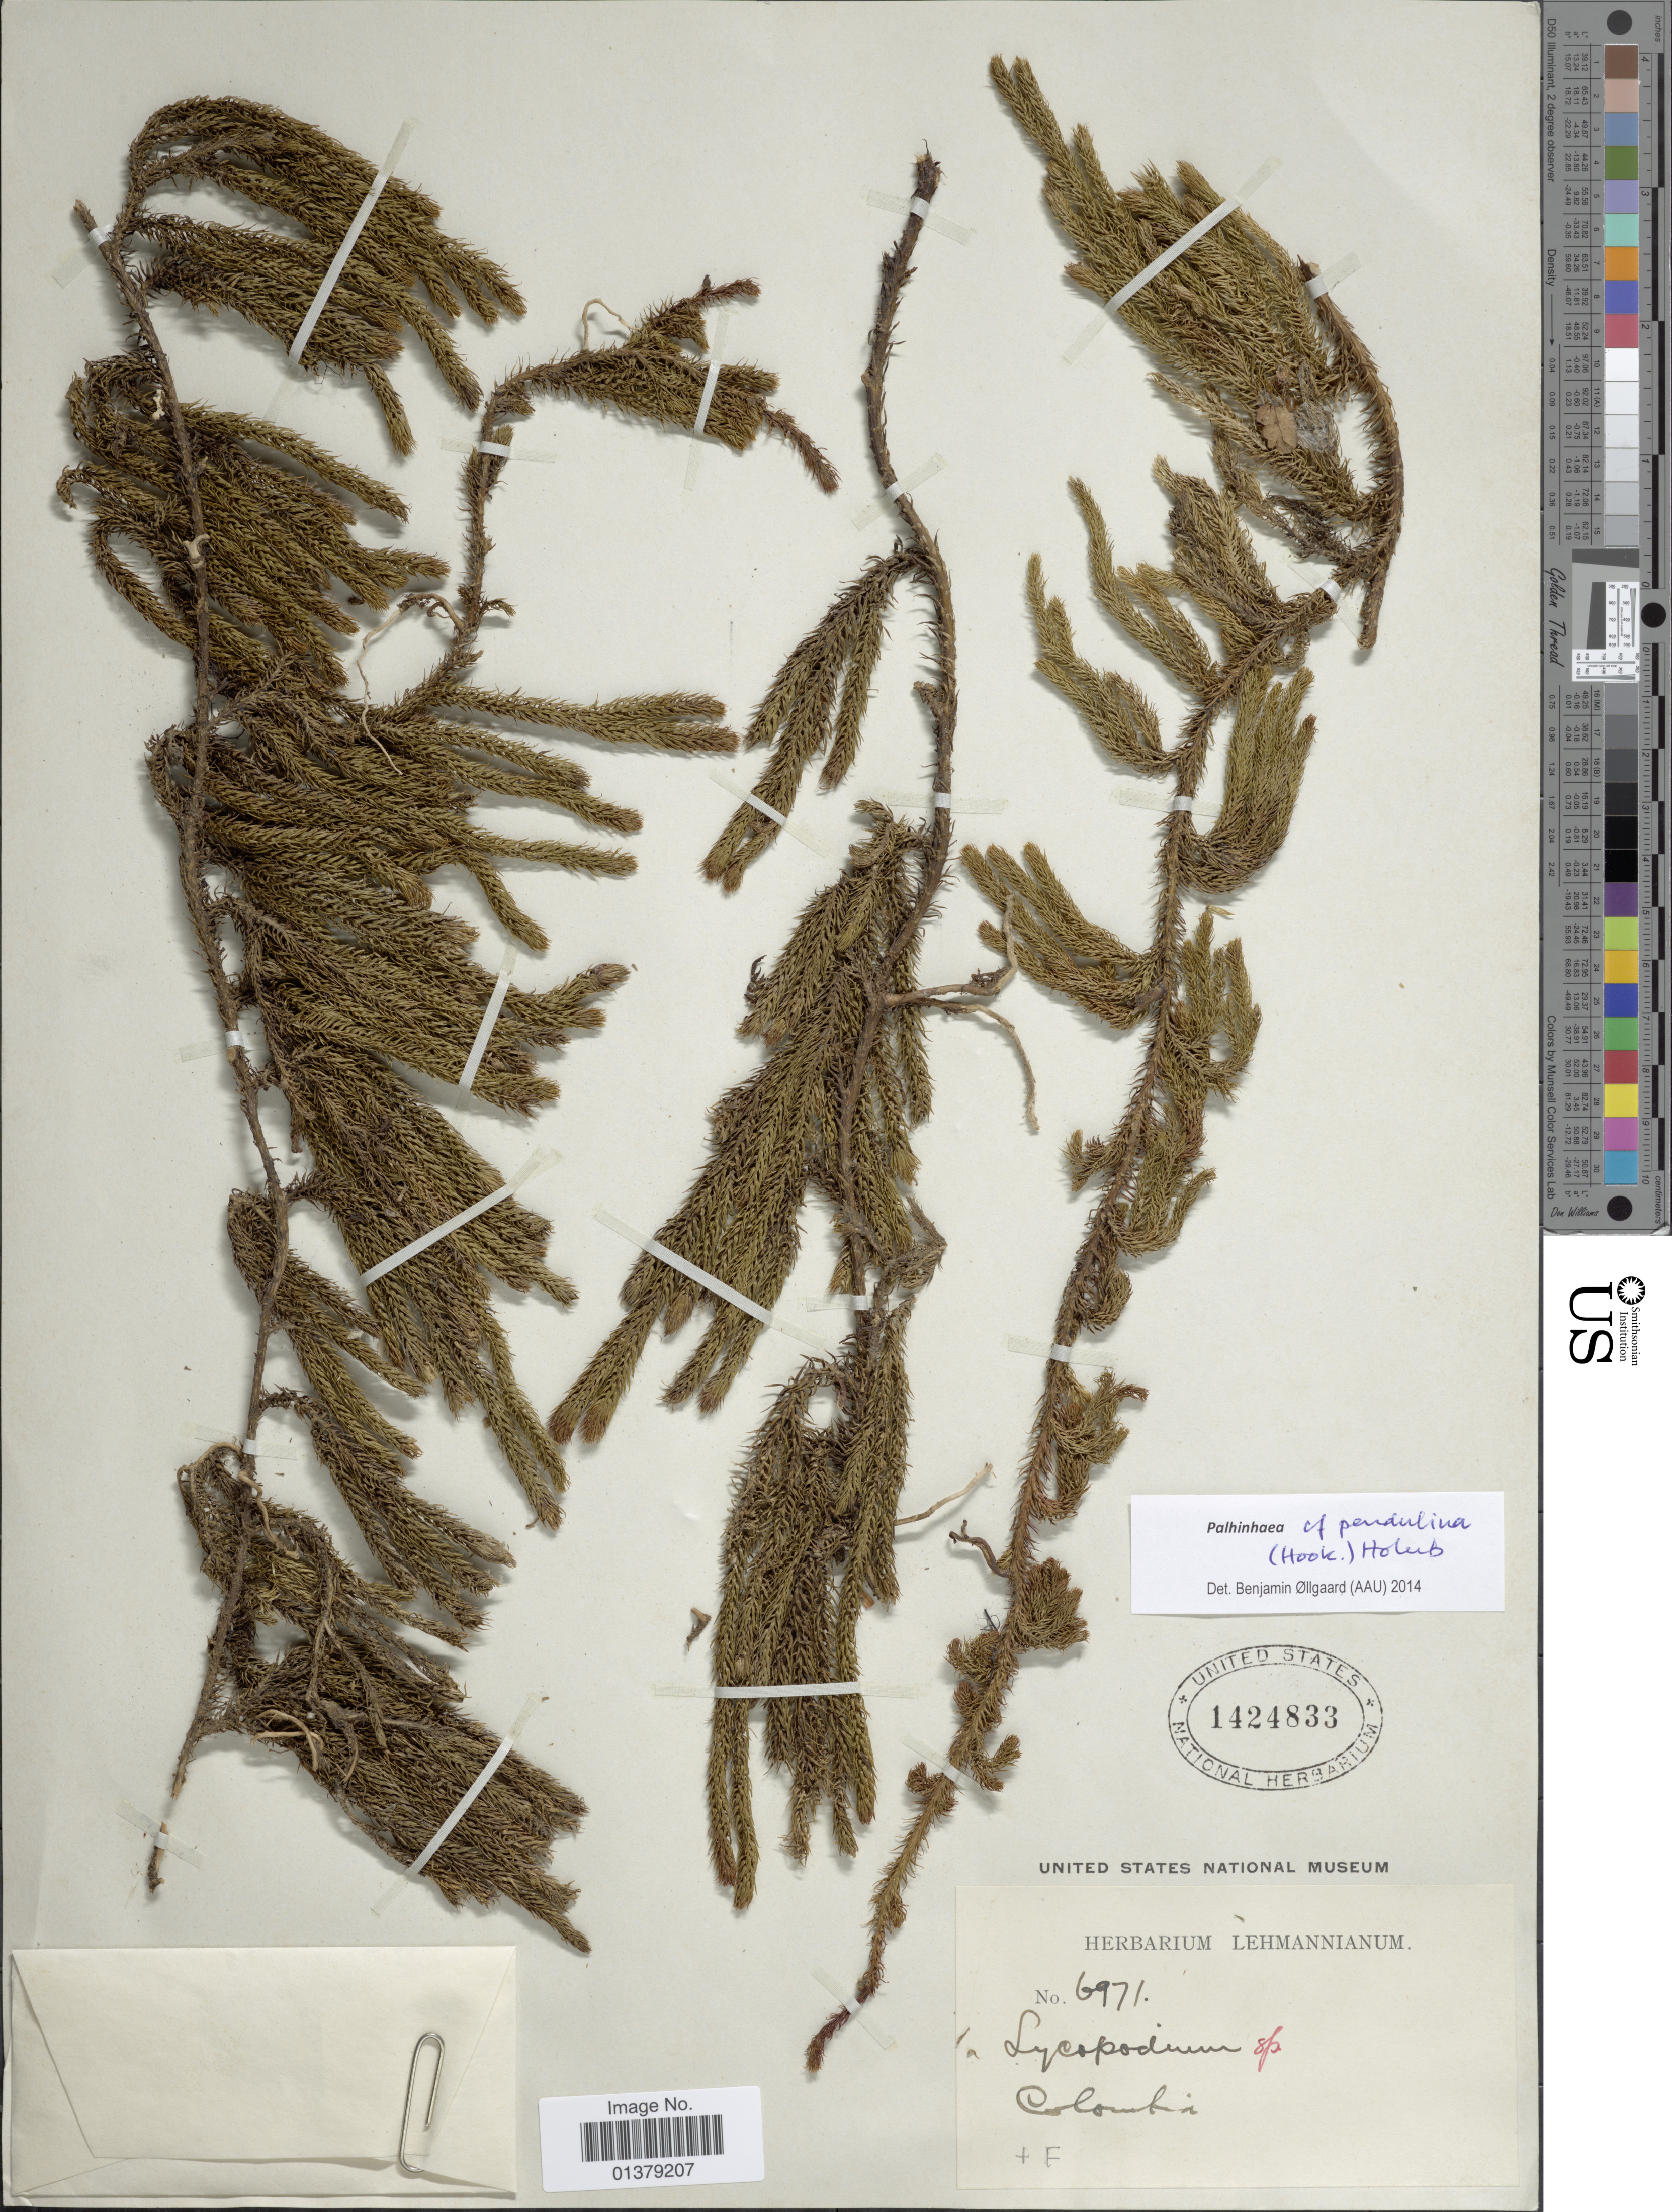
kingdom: Plantae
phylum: Tracheophyta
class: Lycopodiopsida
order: Lycopodiales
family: Lycopodiaceae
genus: Palhinhaea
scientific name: Palhinhaea pendulina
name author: (Hook.) Holub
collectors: ex herb. Lehmannianum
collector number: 6971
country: Colombia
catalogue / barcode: US 1424833